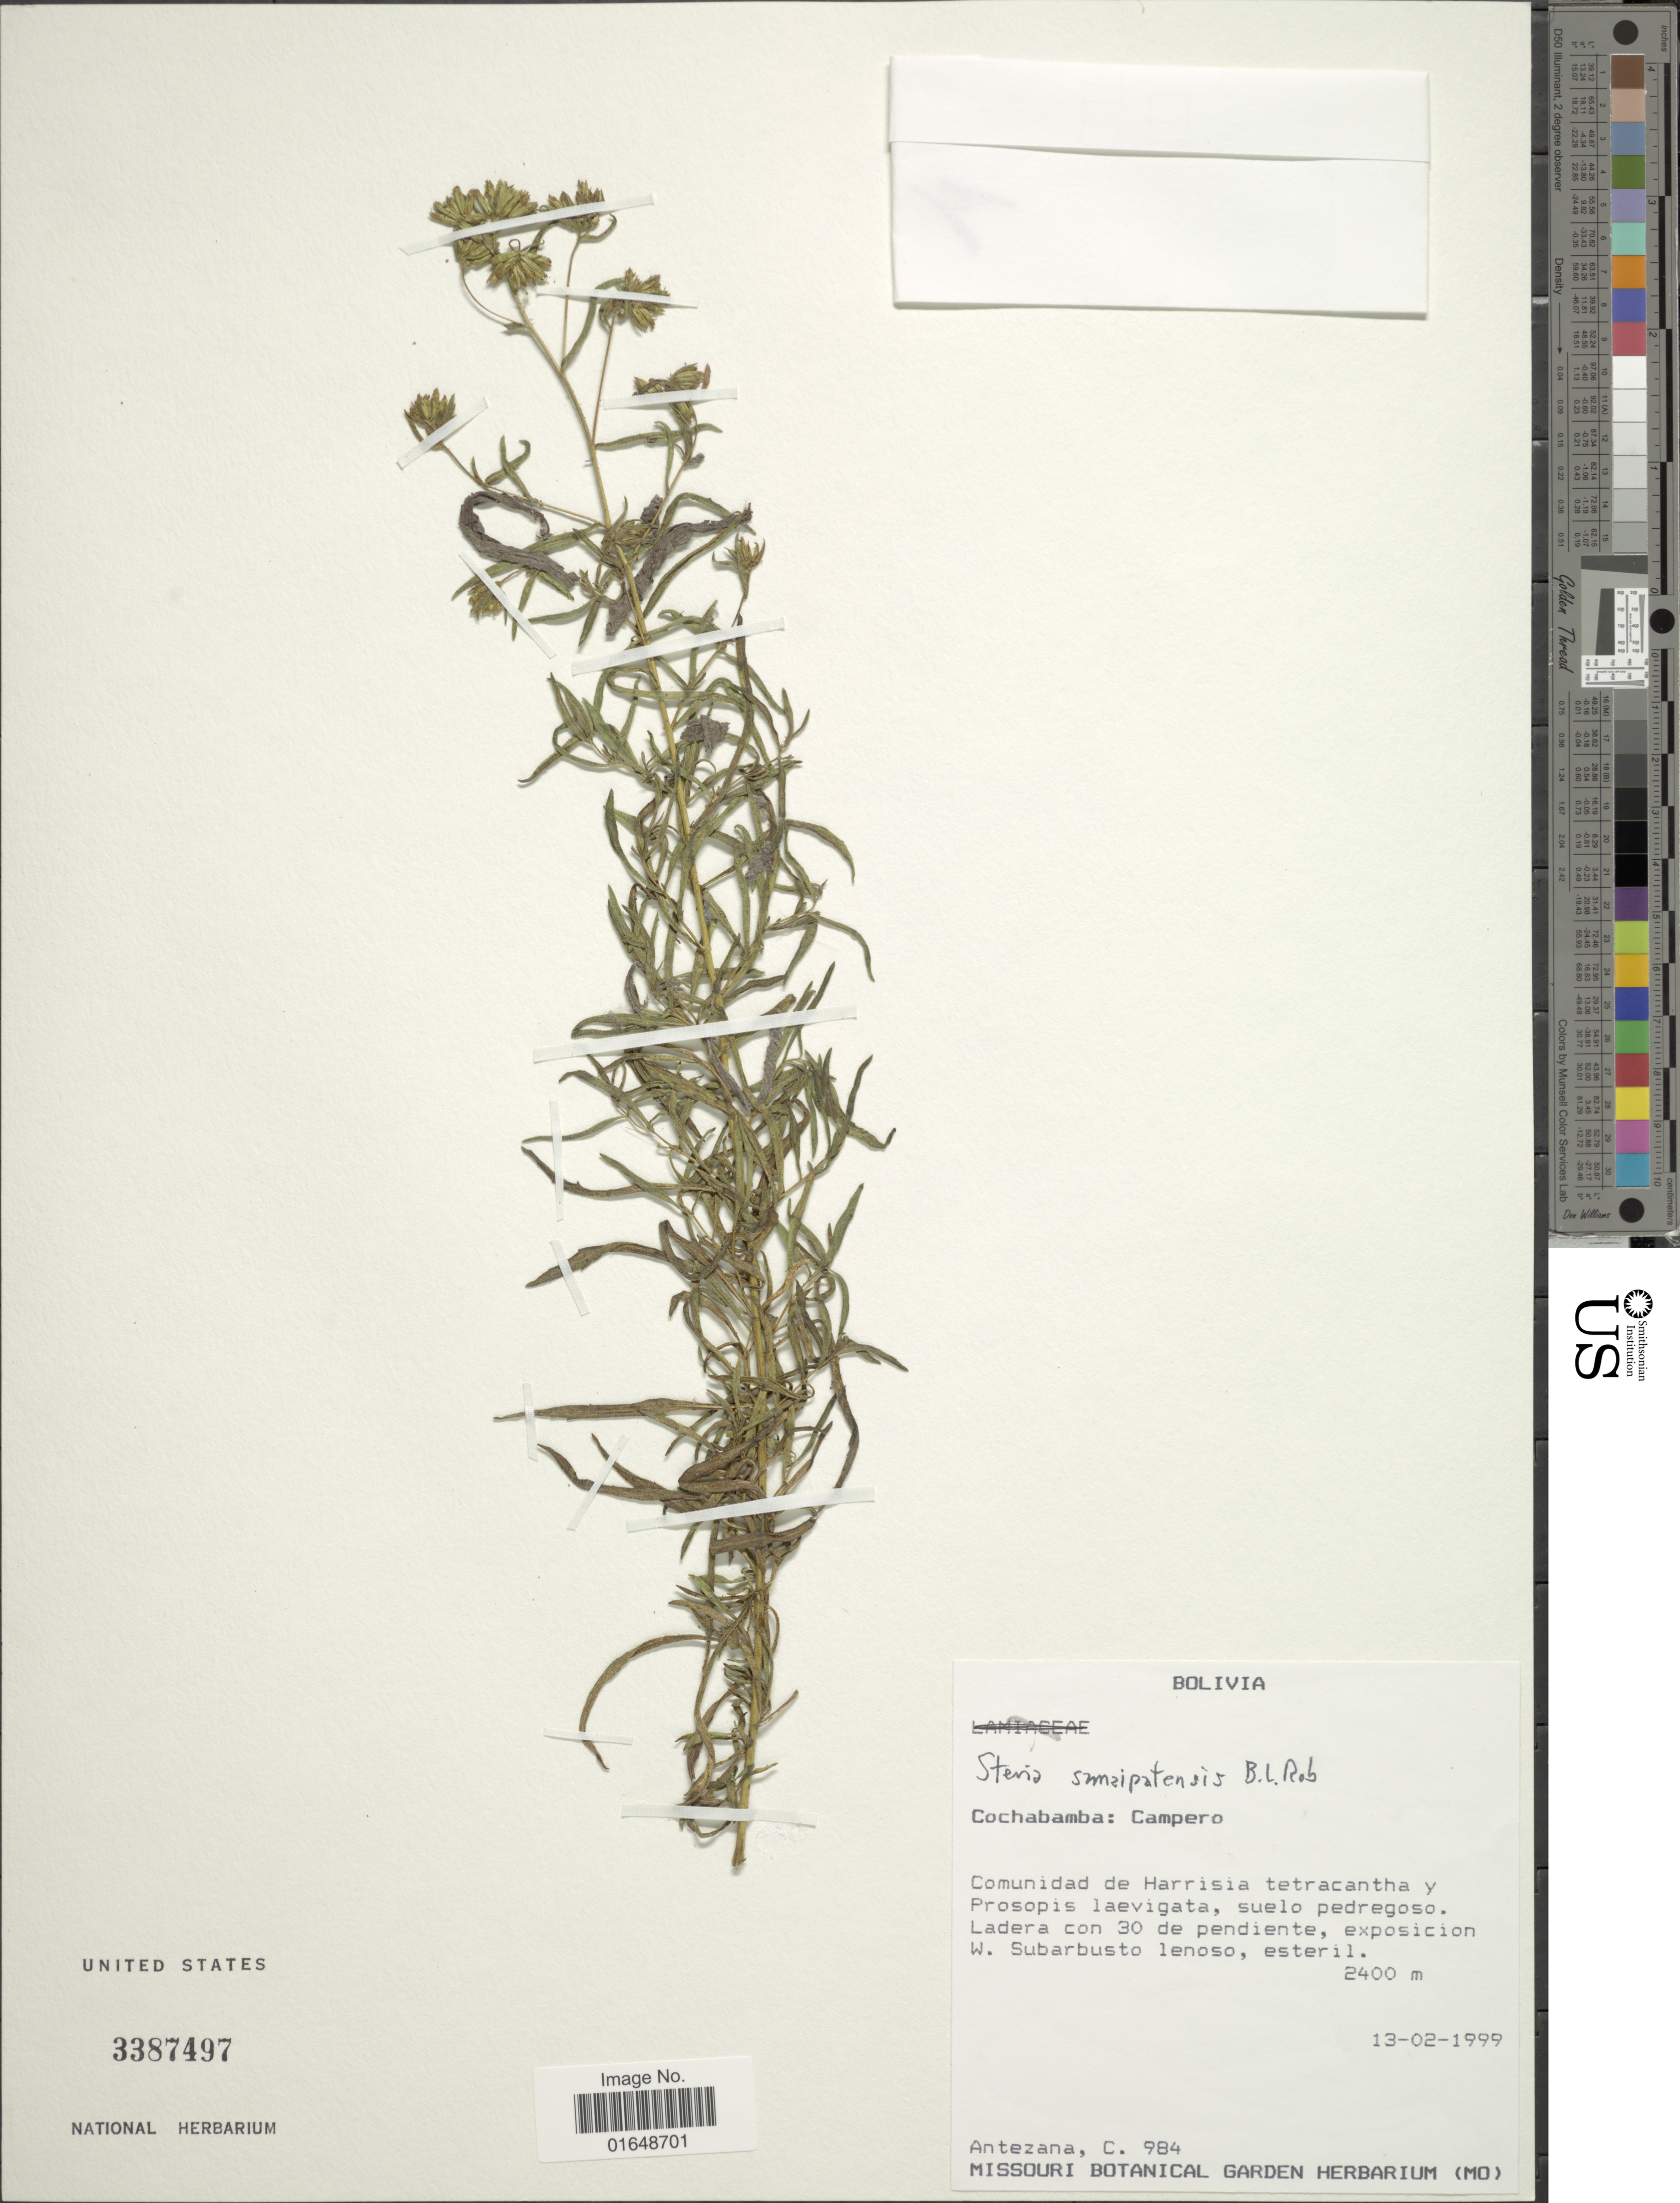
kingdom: Plantae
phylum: Tracheophyta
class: Magnoliopsida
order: Asterales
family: Asteraceae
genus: Stevia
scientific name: Stevia samaipatensis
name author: B.L. Rob.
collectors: C. Antezana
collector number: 984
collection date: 1999-02-13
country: Bolivia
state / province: Cochabamba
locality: Cochabamba: Campero. Comunidad de Harrisia tetracantha y Prosopis laevigata, suelo pedregoso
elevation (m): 2400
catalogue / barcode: US 3387497